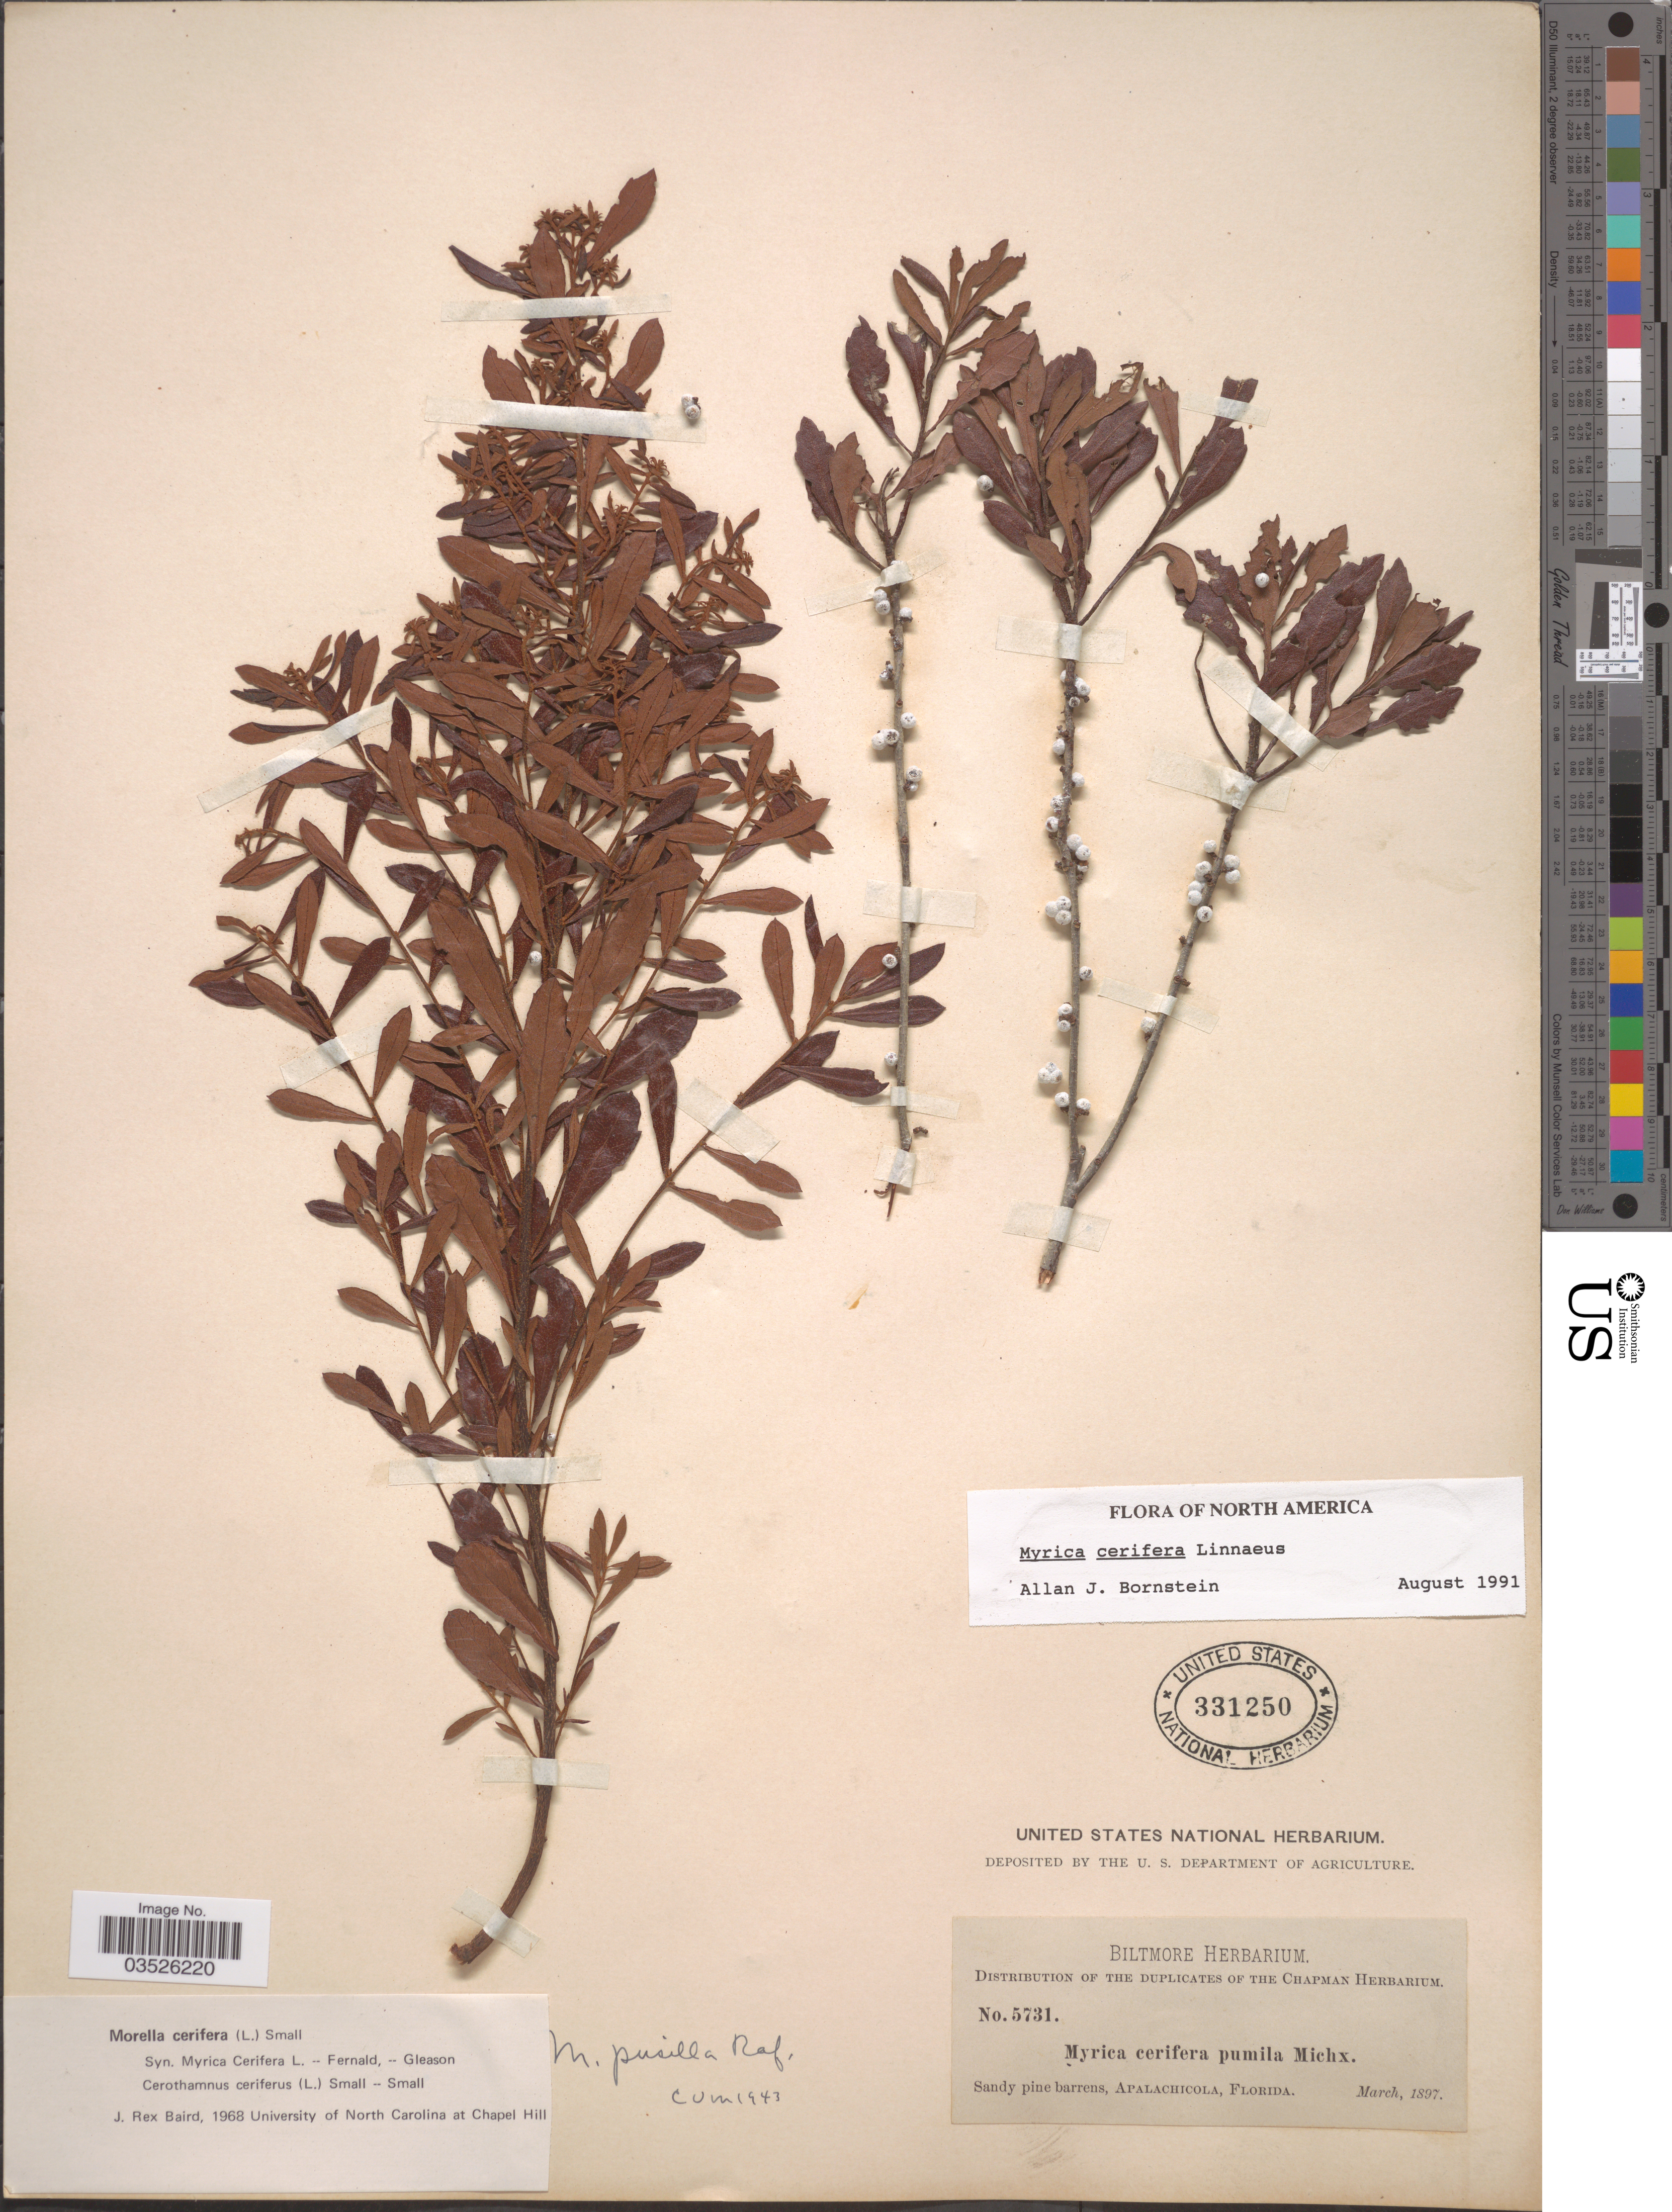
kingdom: Plantae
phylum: Tracheophyta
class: Magnoliopsida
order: Fagales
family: Myricaceae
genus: Morella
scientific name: Morella pumila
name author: (Michx.) Small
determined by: Strong, Mark T., (BOT), Smithsonian Institution - National Museum of Natural History (UNITED STATES)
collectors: ex herb. Biltmore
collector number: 5731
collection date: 1897-03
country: United States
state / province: Florida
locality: Sandy pine barrens, Apalachicola.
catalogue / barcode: US 331250